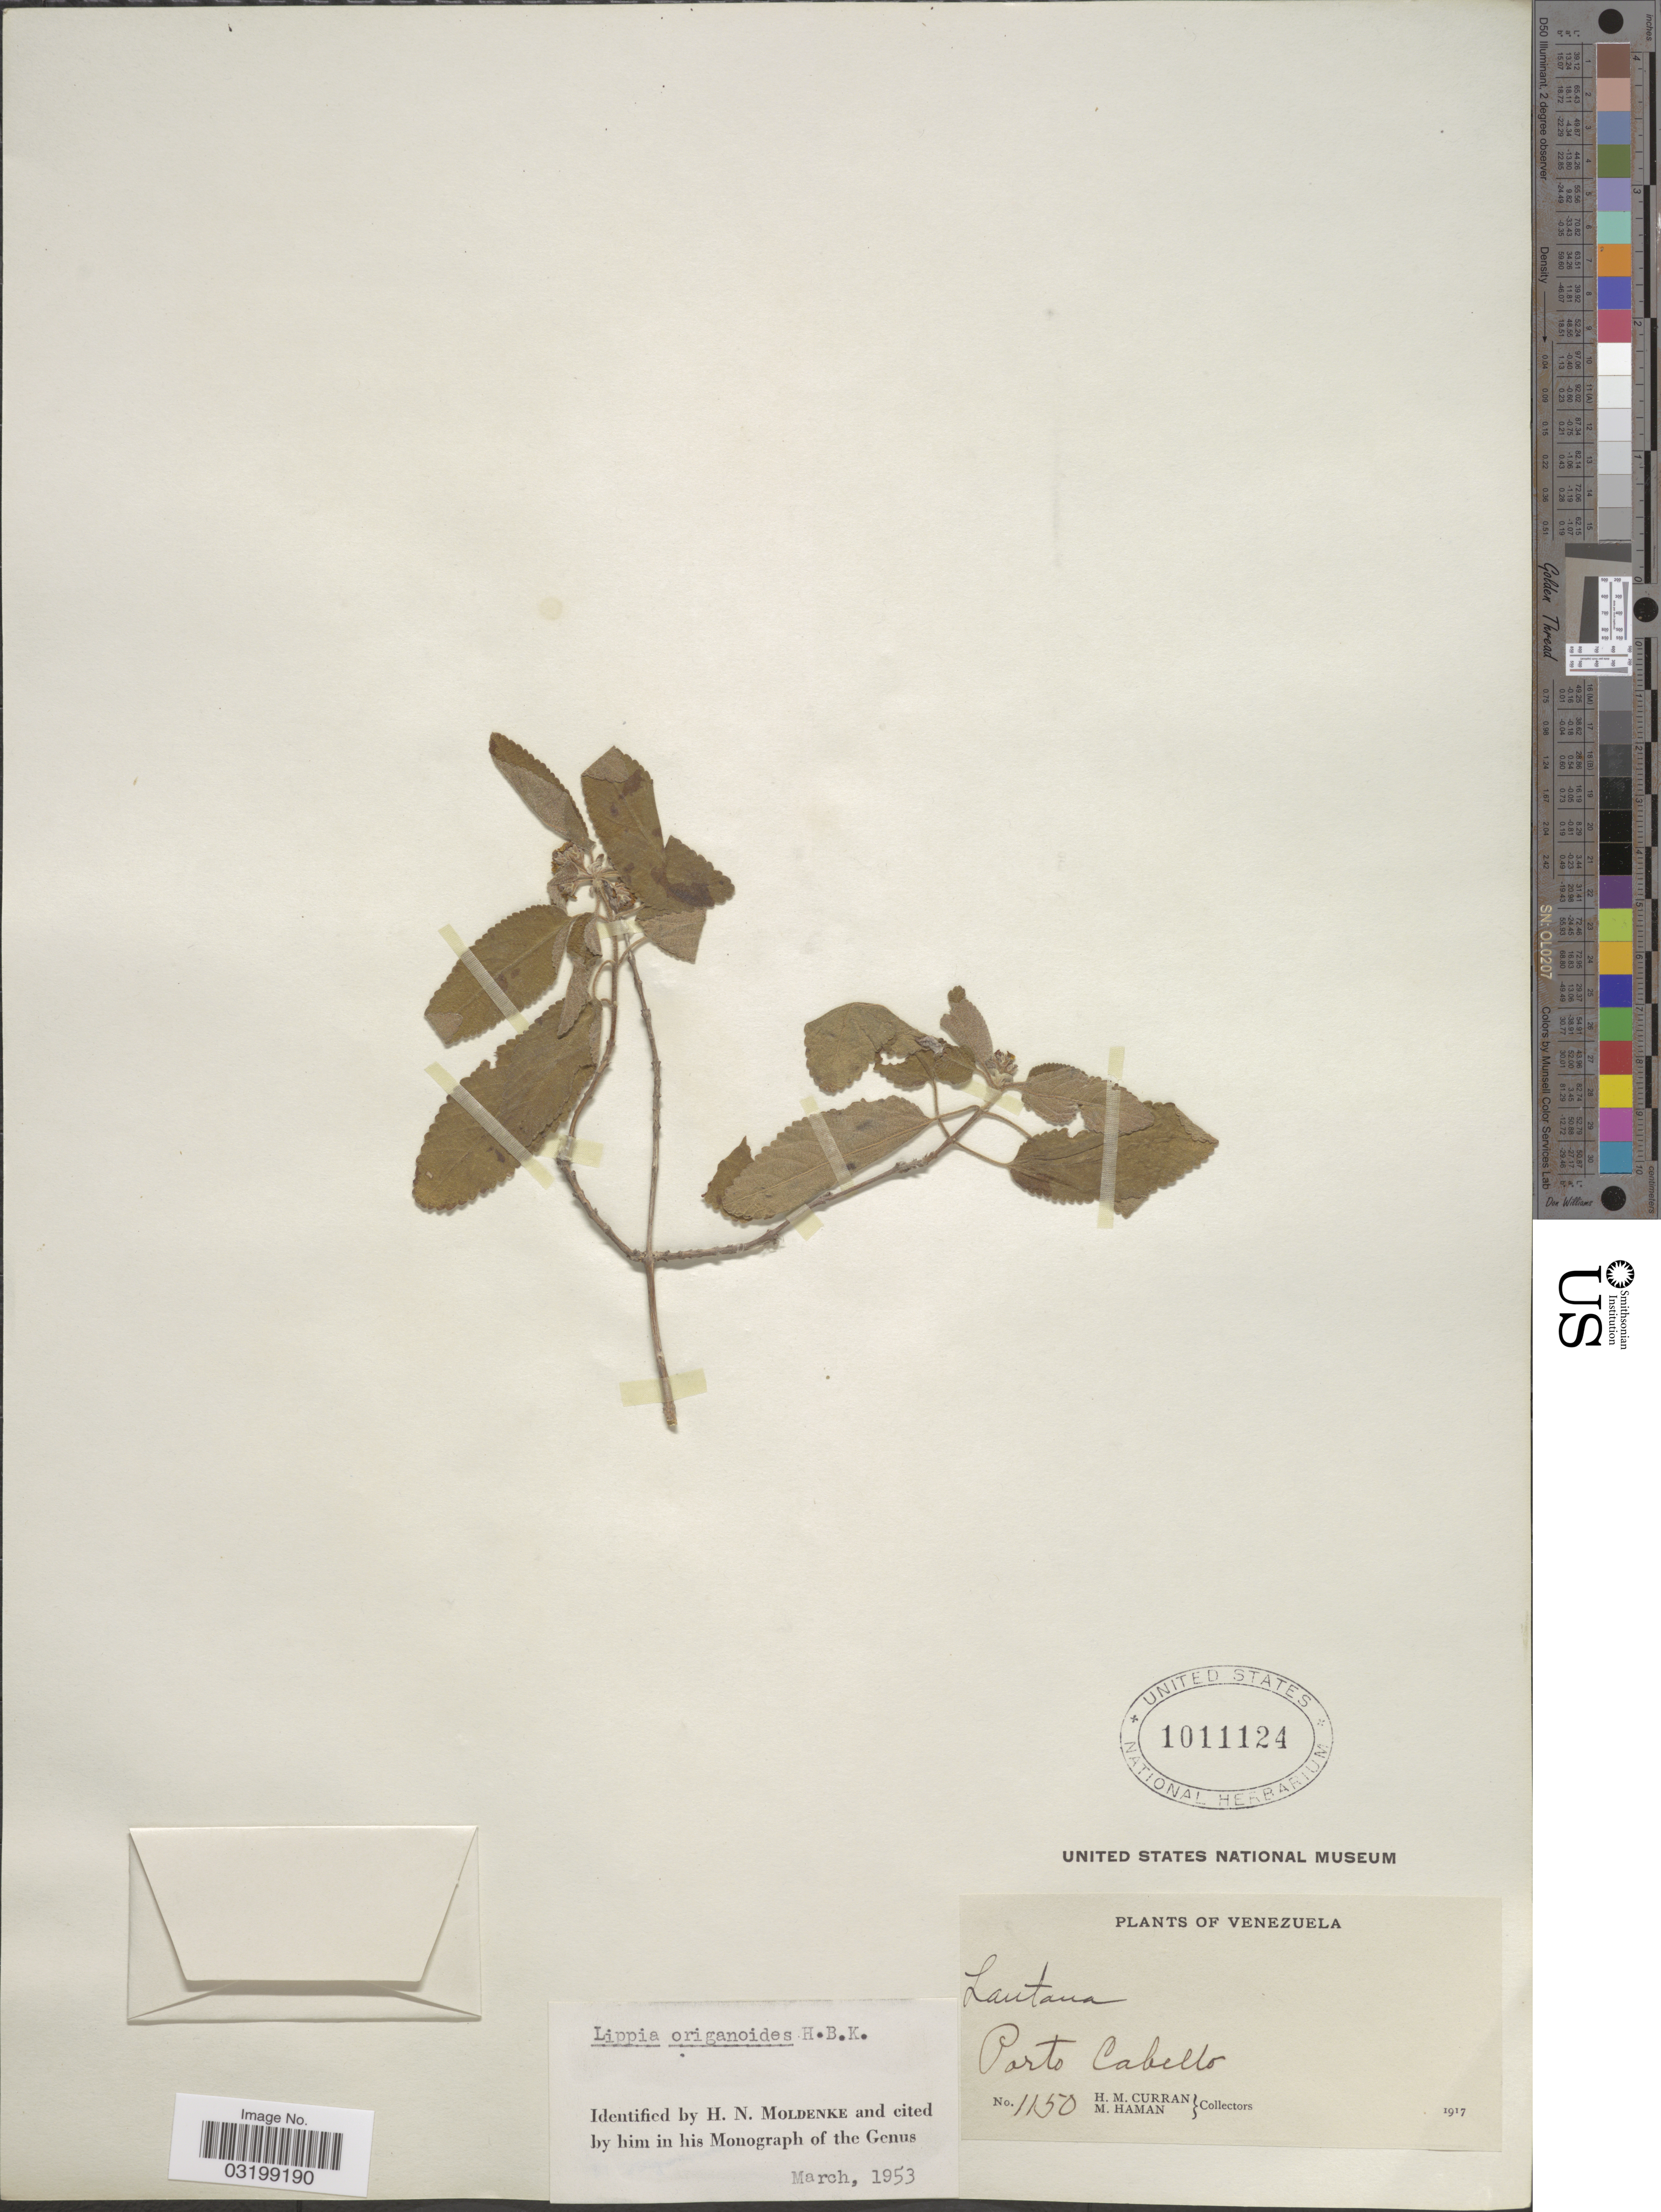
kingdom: Plantae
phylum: Tracheophyta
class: Magnoliopsida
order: Lamiales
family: Verbenaceae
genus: Lippia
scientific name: Lippia origanoides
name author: Kunth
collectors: H. M. Curran & M. Haman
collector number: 1150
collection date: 1917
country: Venezuela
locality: Porto Cabello.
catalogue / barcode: US 1011124